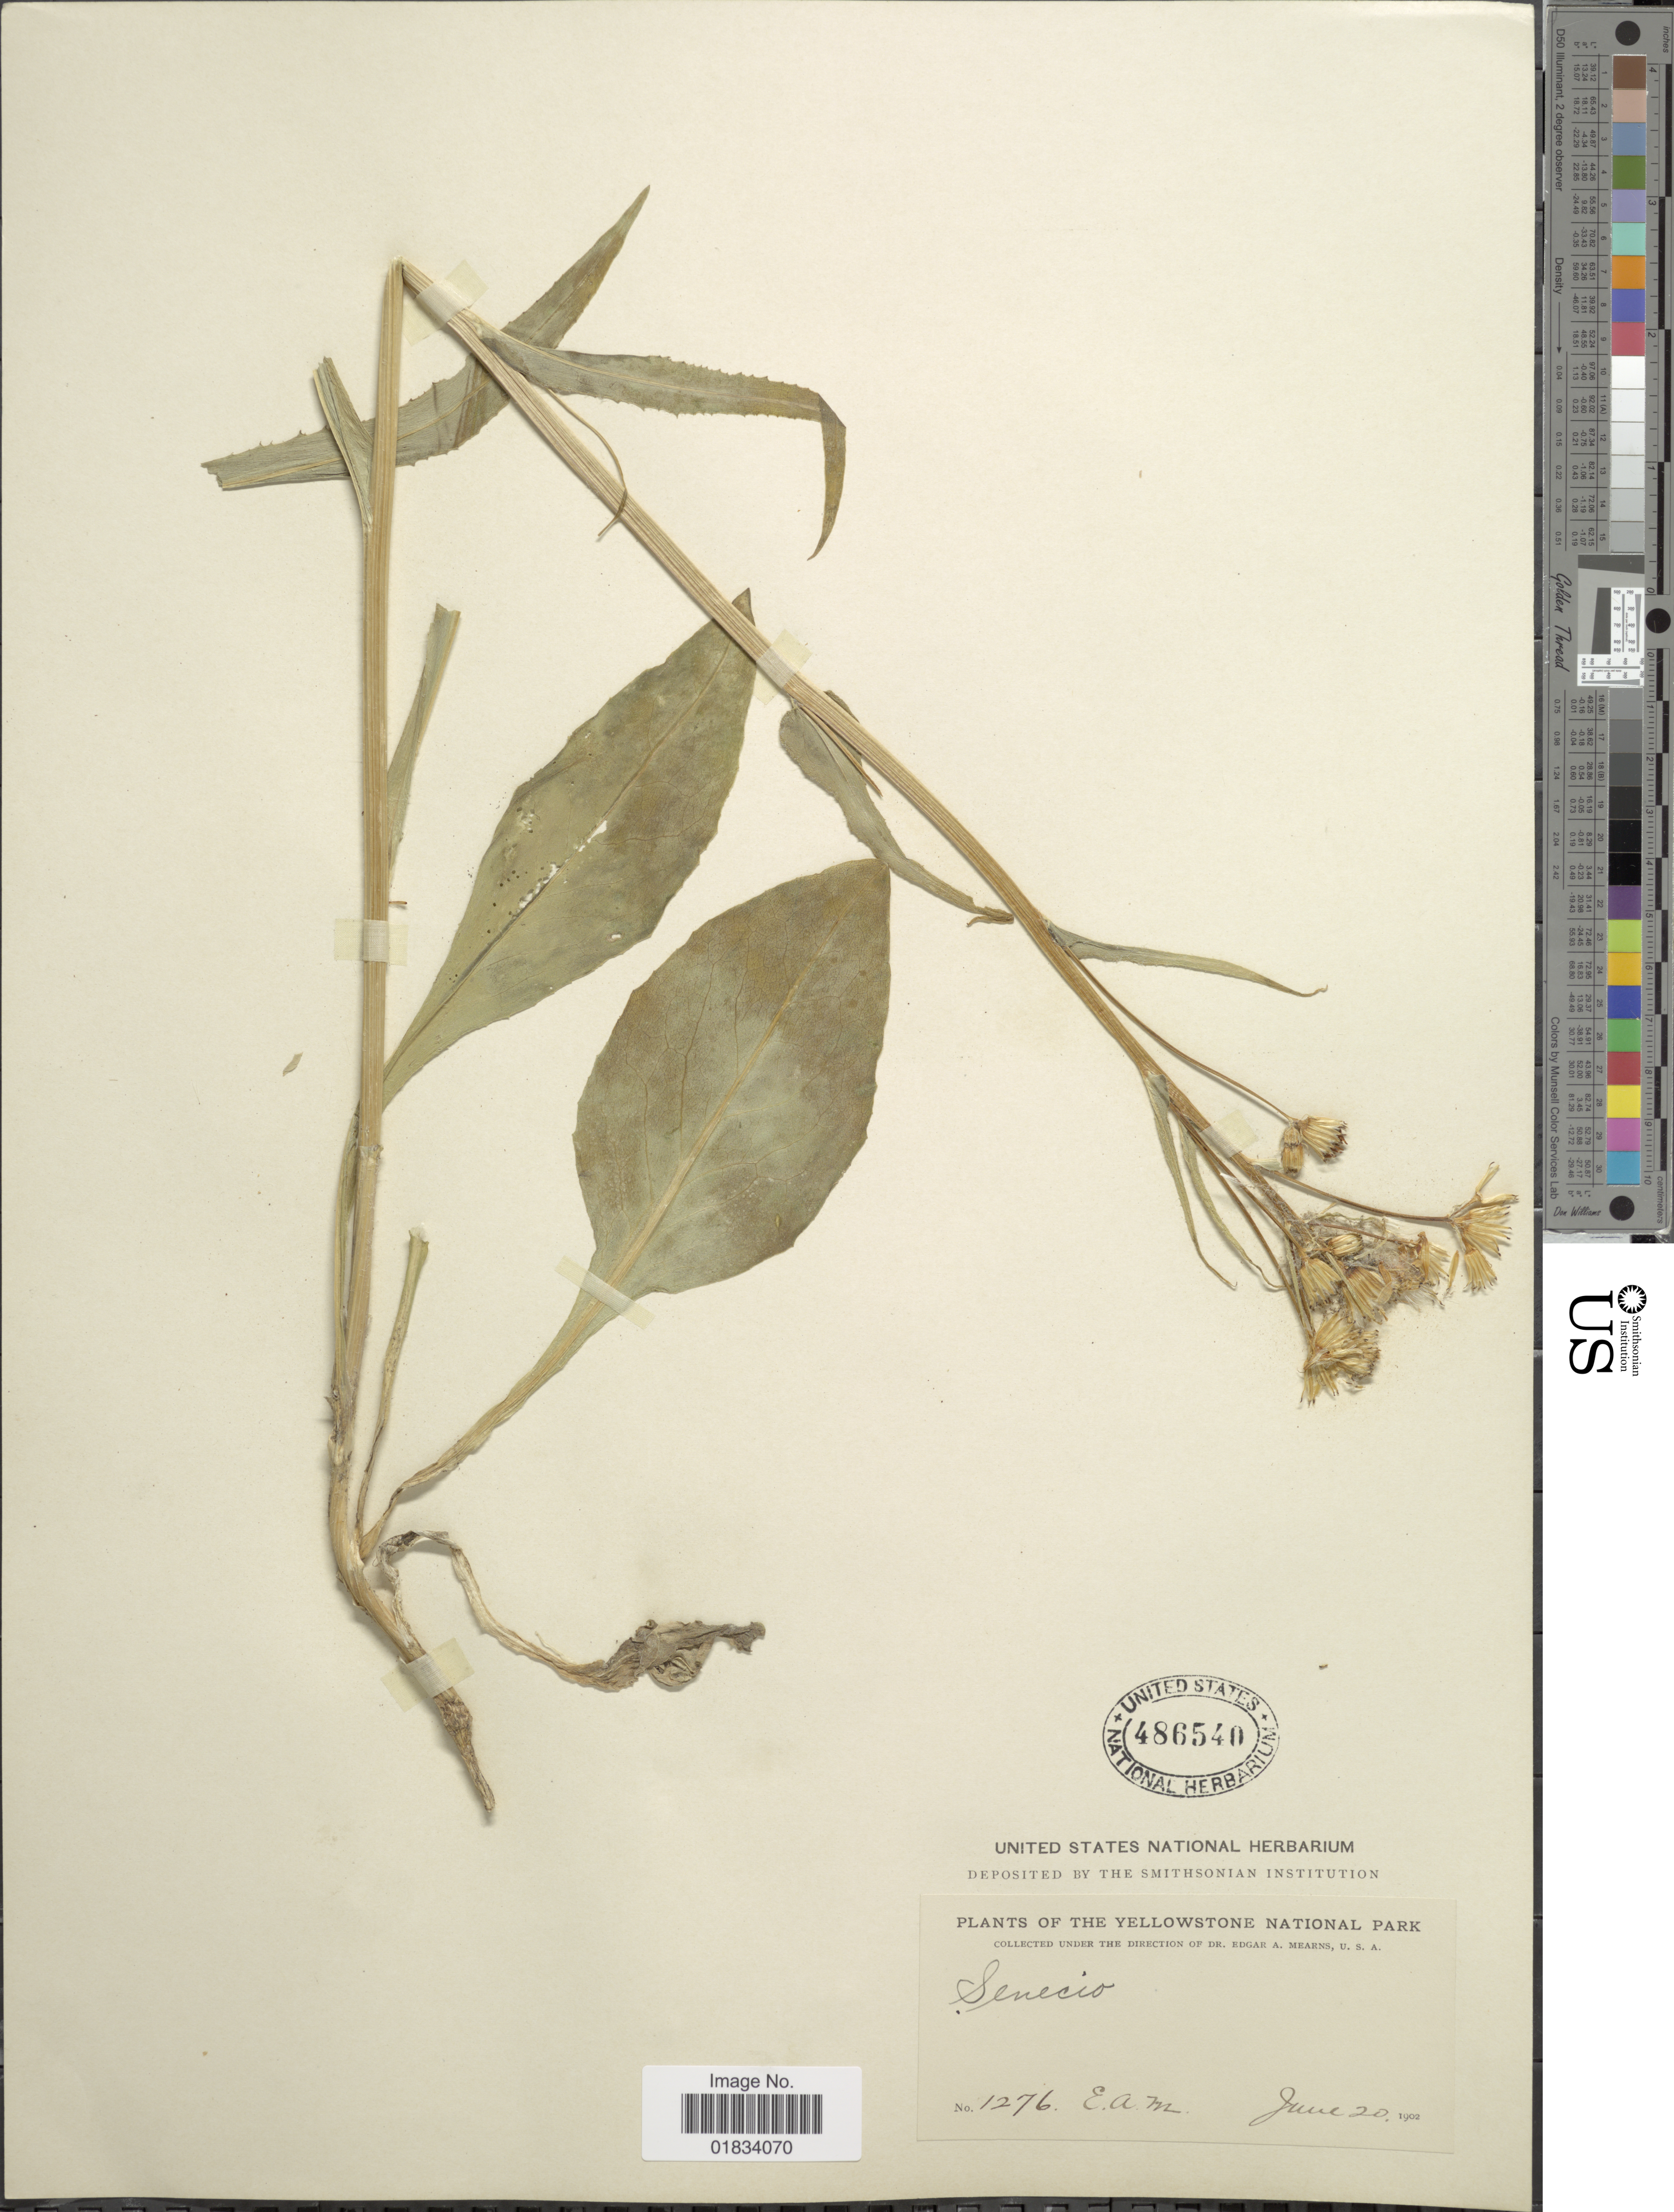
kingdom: Plantae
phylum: Tracheophyta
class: Magnoliopsida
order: Asterales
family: Asteraceae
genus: Senecio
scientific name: Senecio integerrimus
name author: Nutt.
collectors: E. A. Mearns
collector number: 1276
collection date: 1902-06-20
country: United States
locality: Yellowstone National Park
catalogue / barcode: US 486540